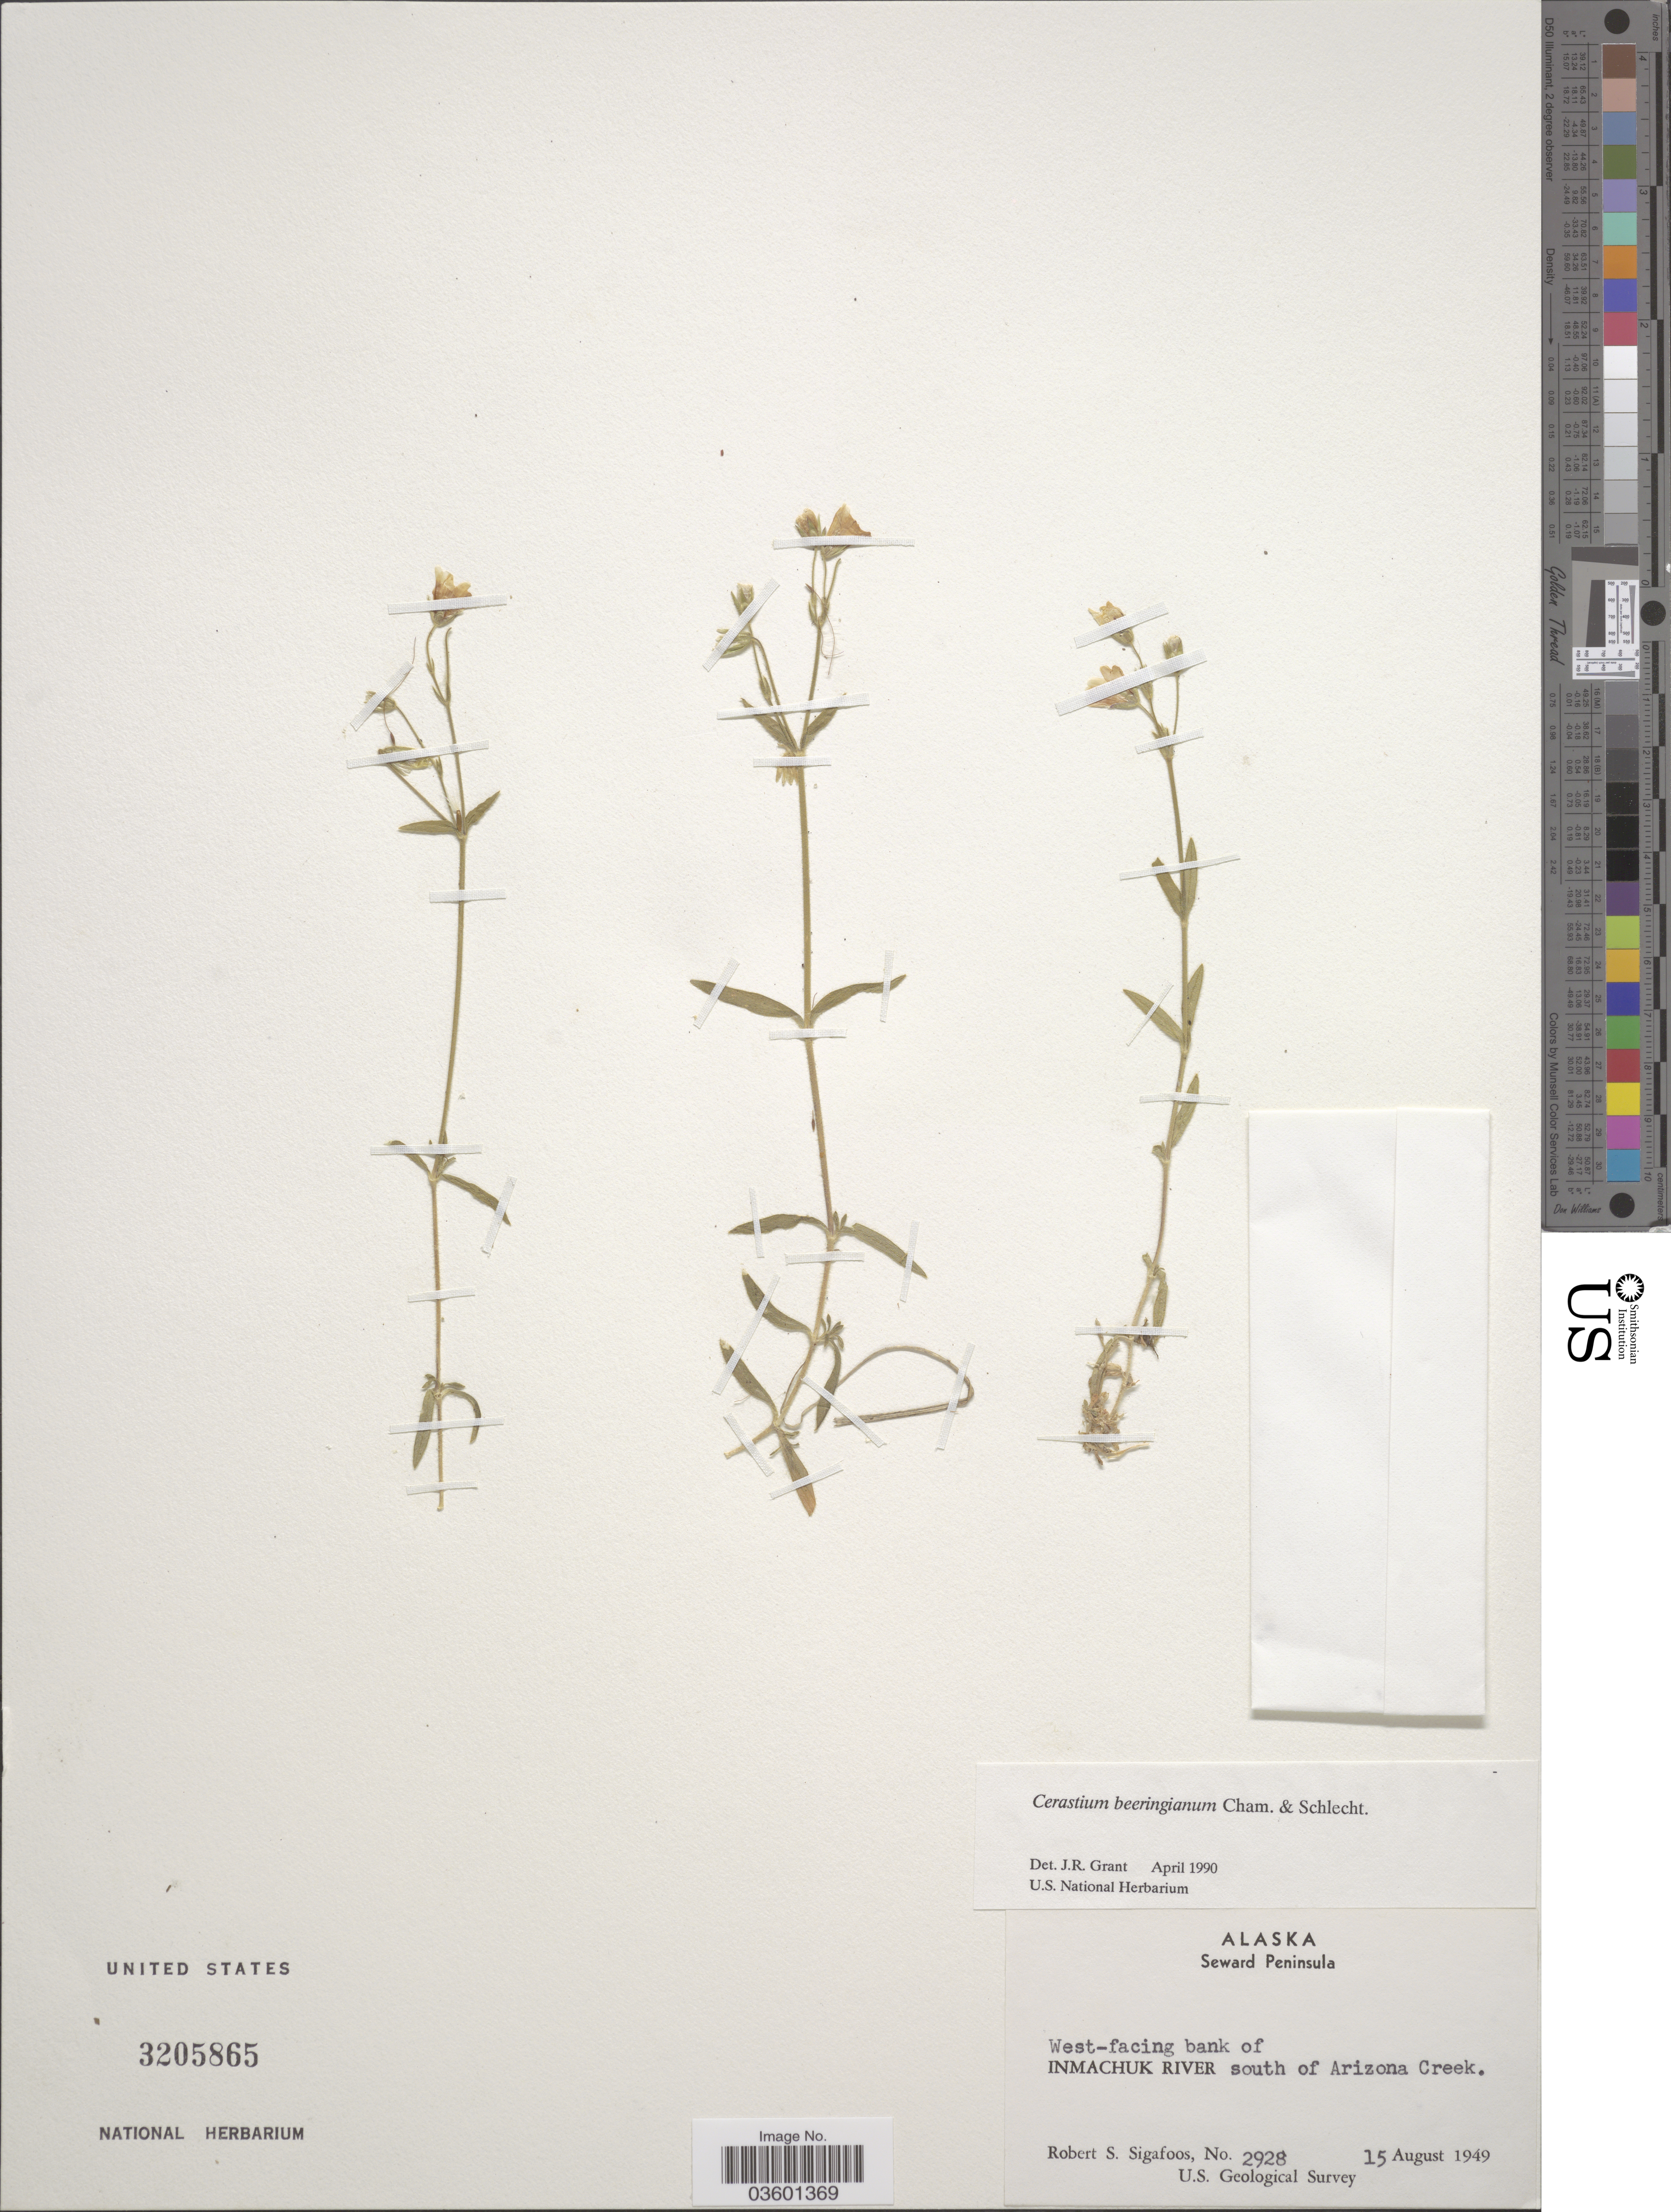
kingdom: Plantae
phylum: Tracheophyta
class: Magnoliopsida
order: Caryophyllales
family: Caryophyllaceae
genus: Cerastium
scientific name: Cerastium beeringianum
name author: Cham. & Schltdl.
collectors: R. Sigafoos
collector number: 2928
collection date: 1949-08-15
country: United States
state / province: Alaska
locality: Seward Peninsula. West-facing bank of Inmachuk River south of Arizona Creek.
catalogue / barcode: US 3205865